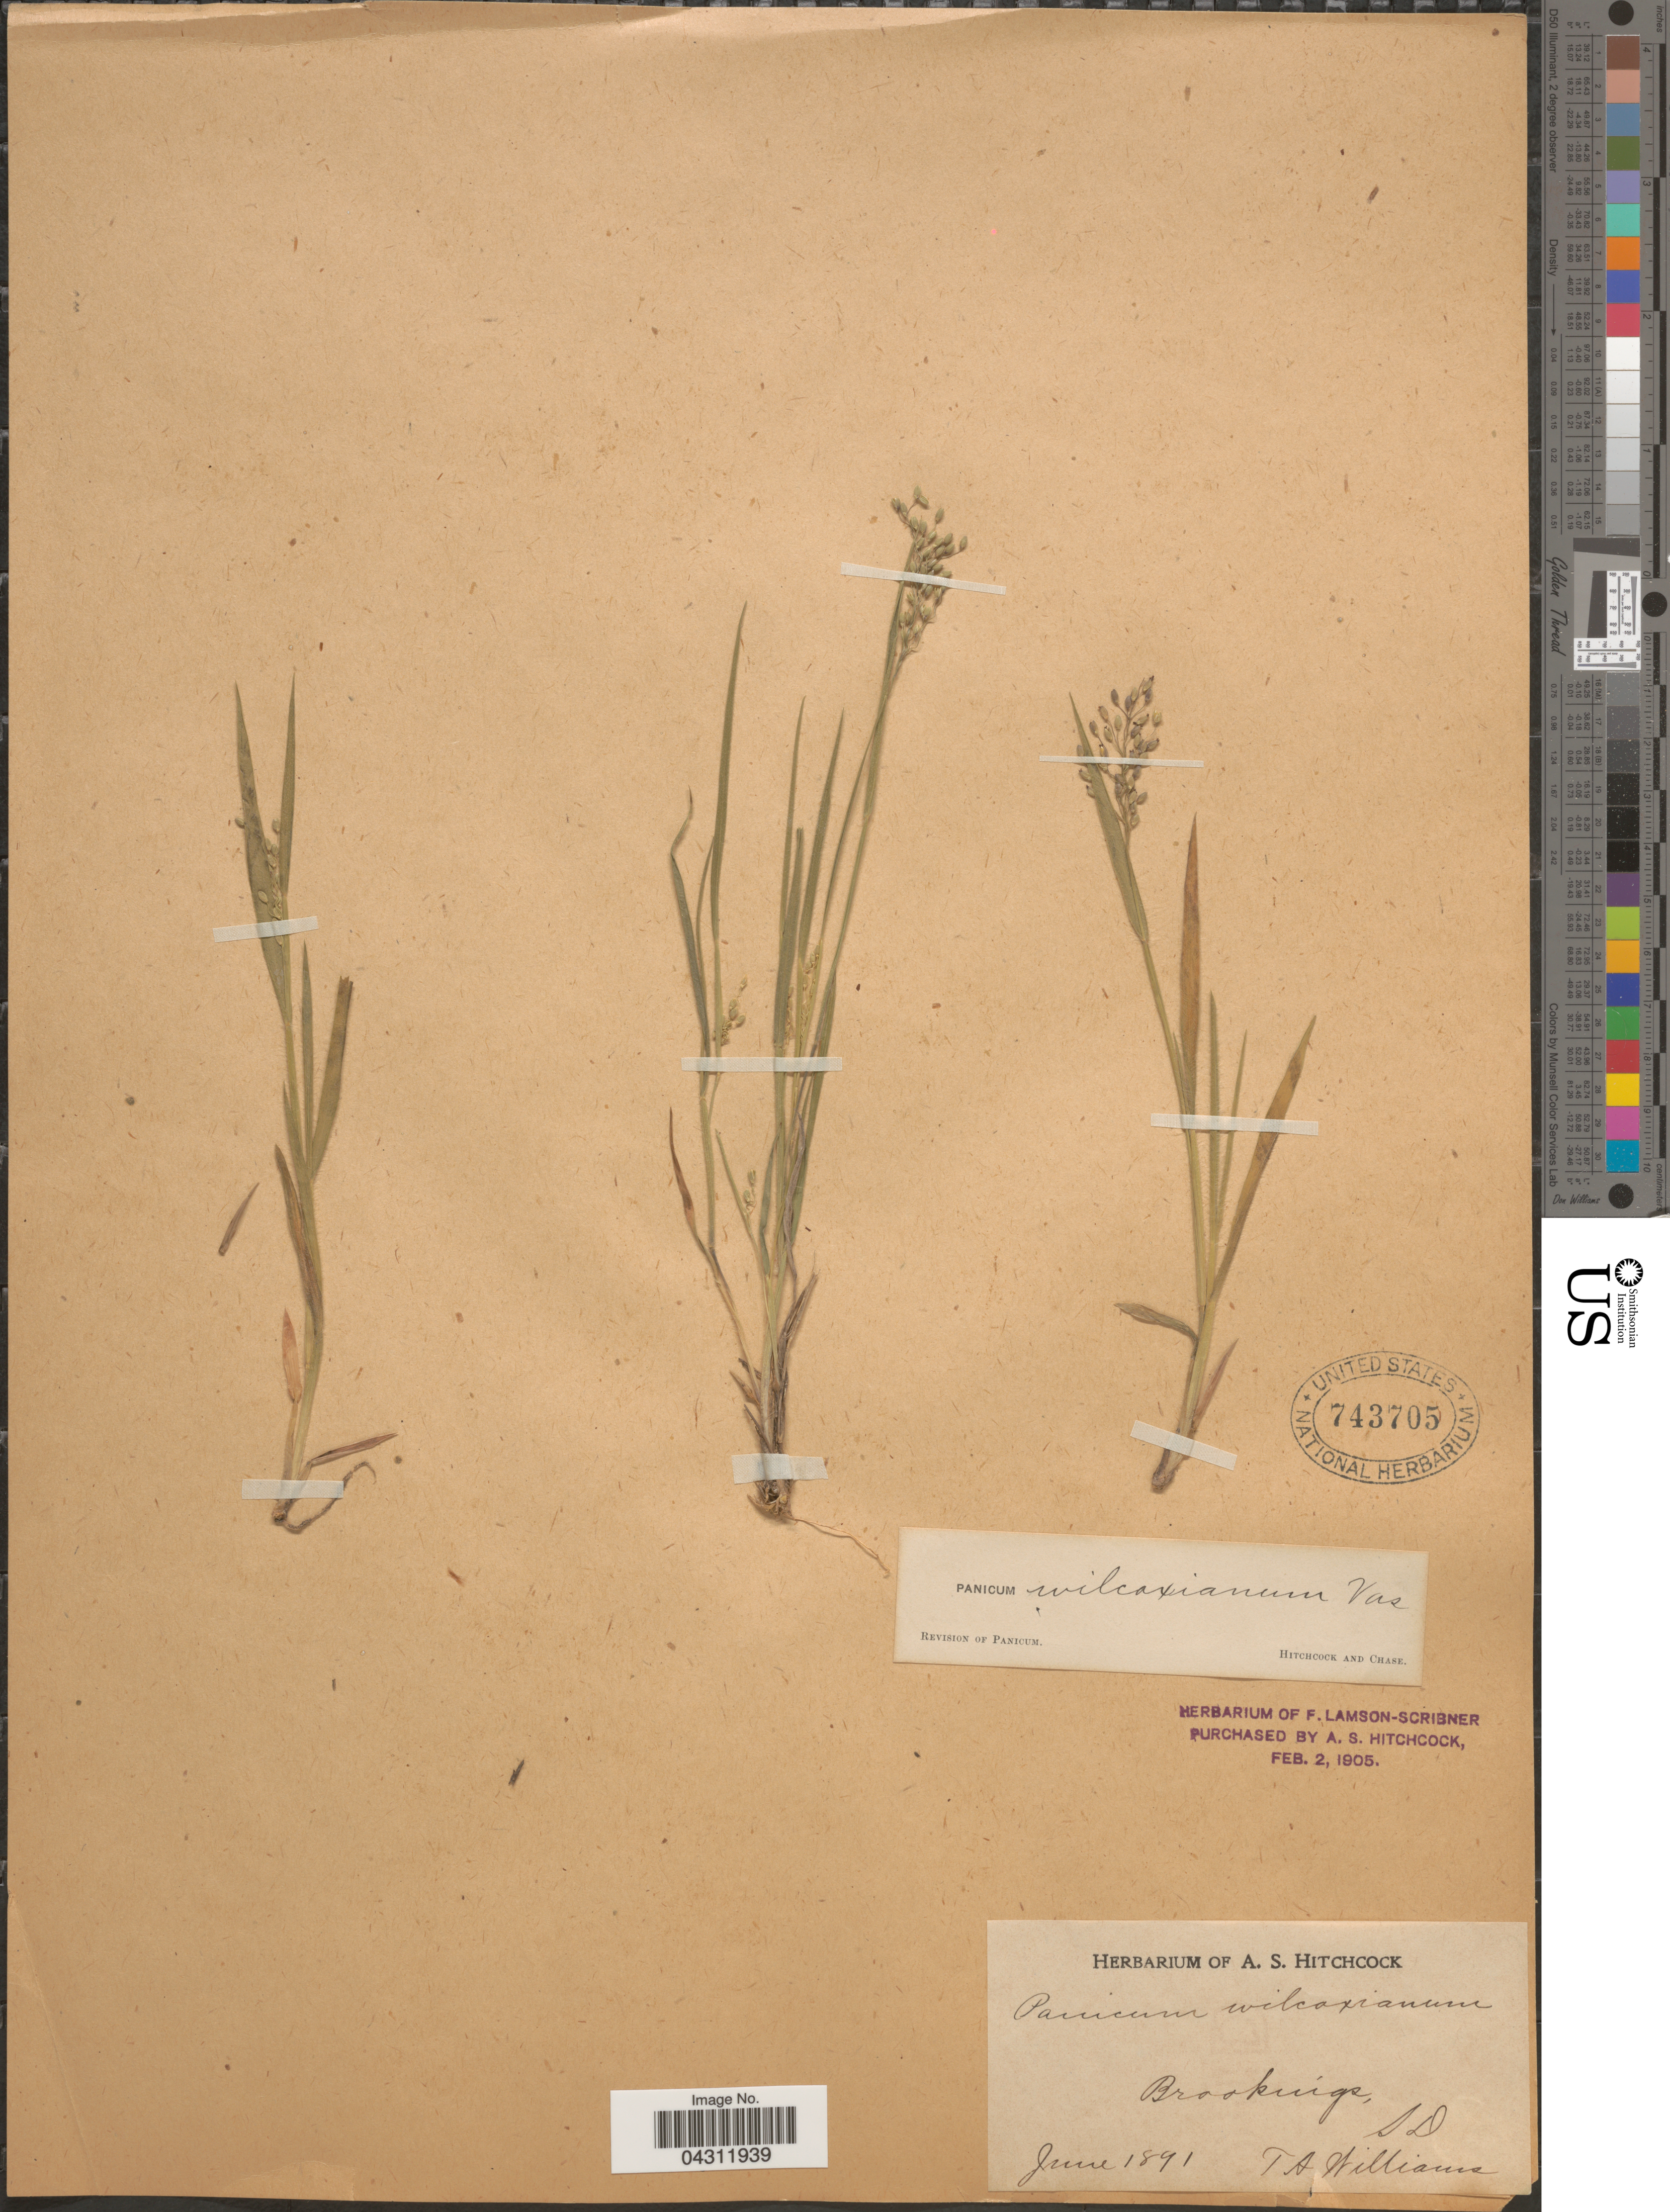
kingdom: Plantae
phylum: Tracheophyta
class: Liliopsida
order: Poales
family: Poaceae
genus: Dichanthelium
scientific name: Dichanthelium wilcoxianum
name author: Freckmann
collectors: T. Williams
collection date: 1891-06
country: United States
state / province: South Dakota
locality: Brookings.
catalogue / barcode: US 743705